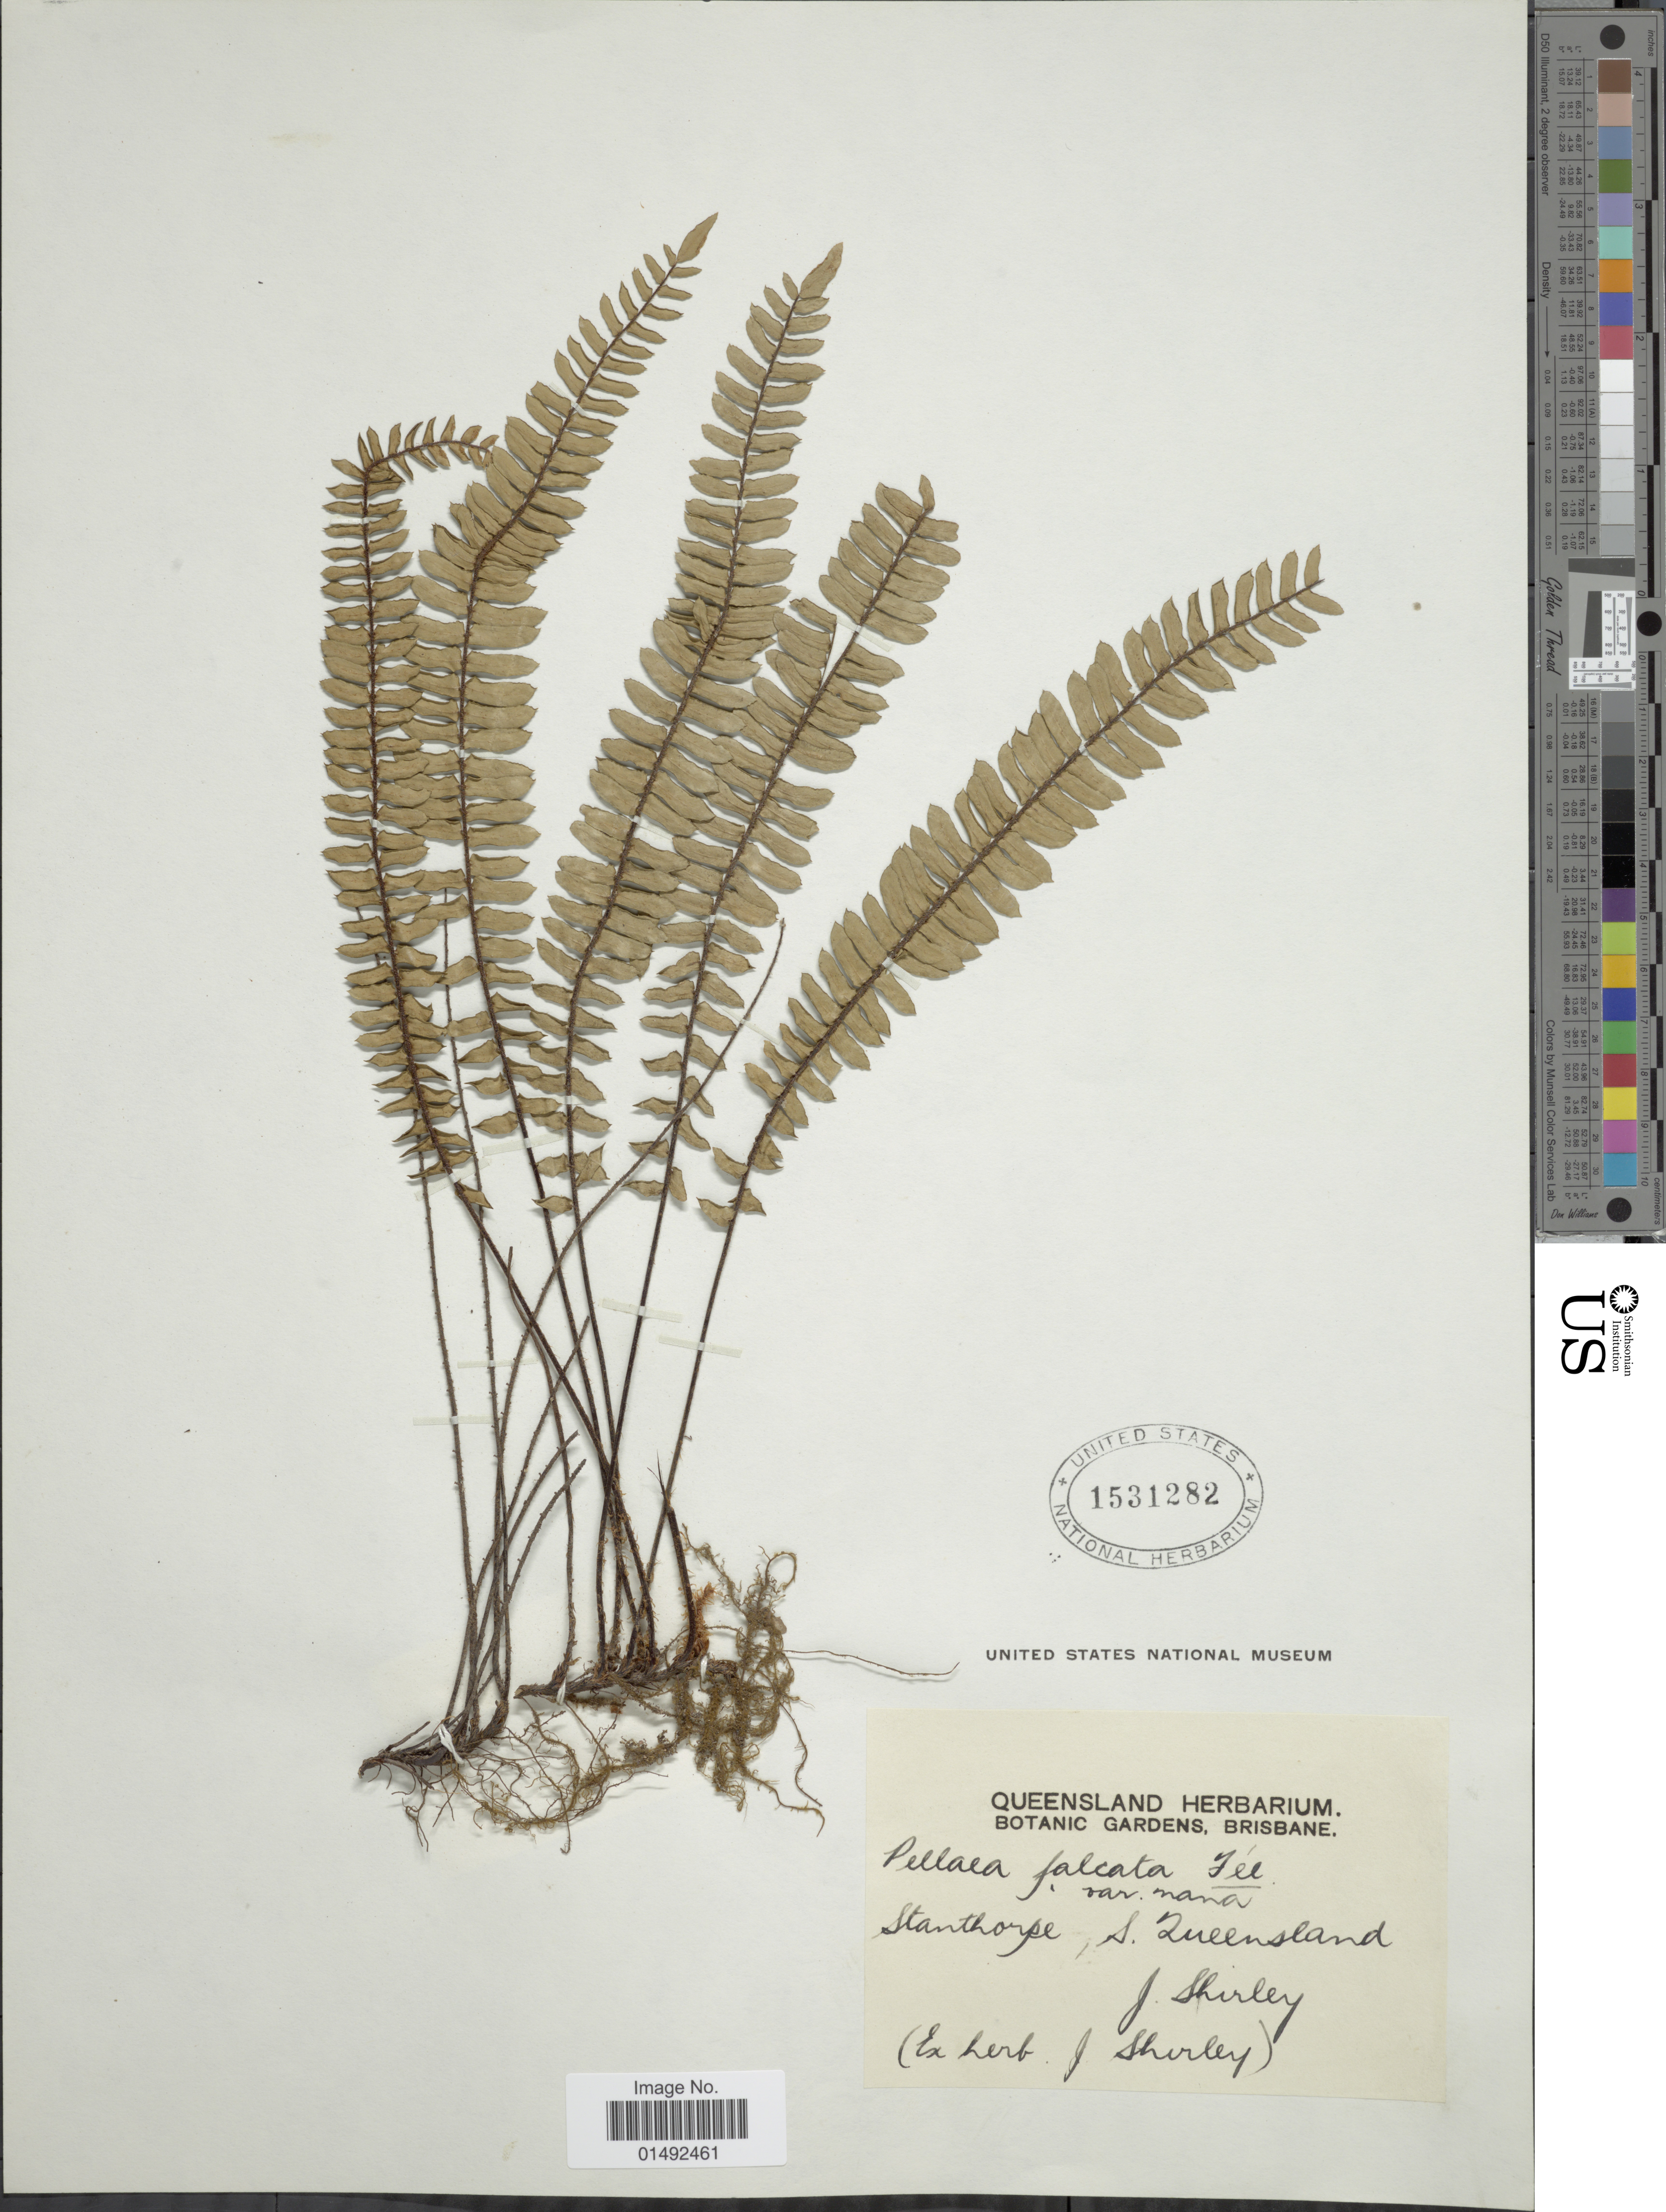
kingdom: Plantae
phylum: Tracheophyta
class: Polypodiopsida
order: Polypodiales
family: Pteridaceae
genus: Pellaea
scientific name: Pellaea falcata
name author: Fée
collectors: J. Shirley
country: Australia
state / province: Queensland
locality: Stanthorpe, S. Queensland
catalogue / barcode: US 1531282